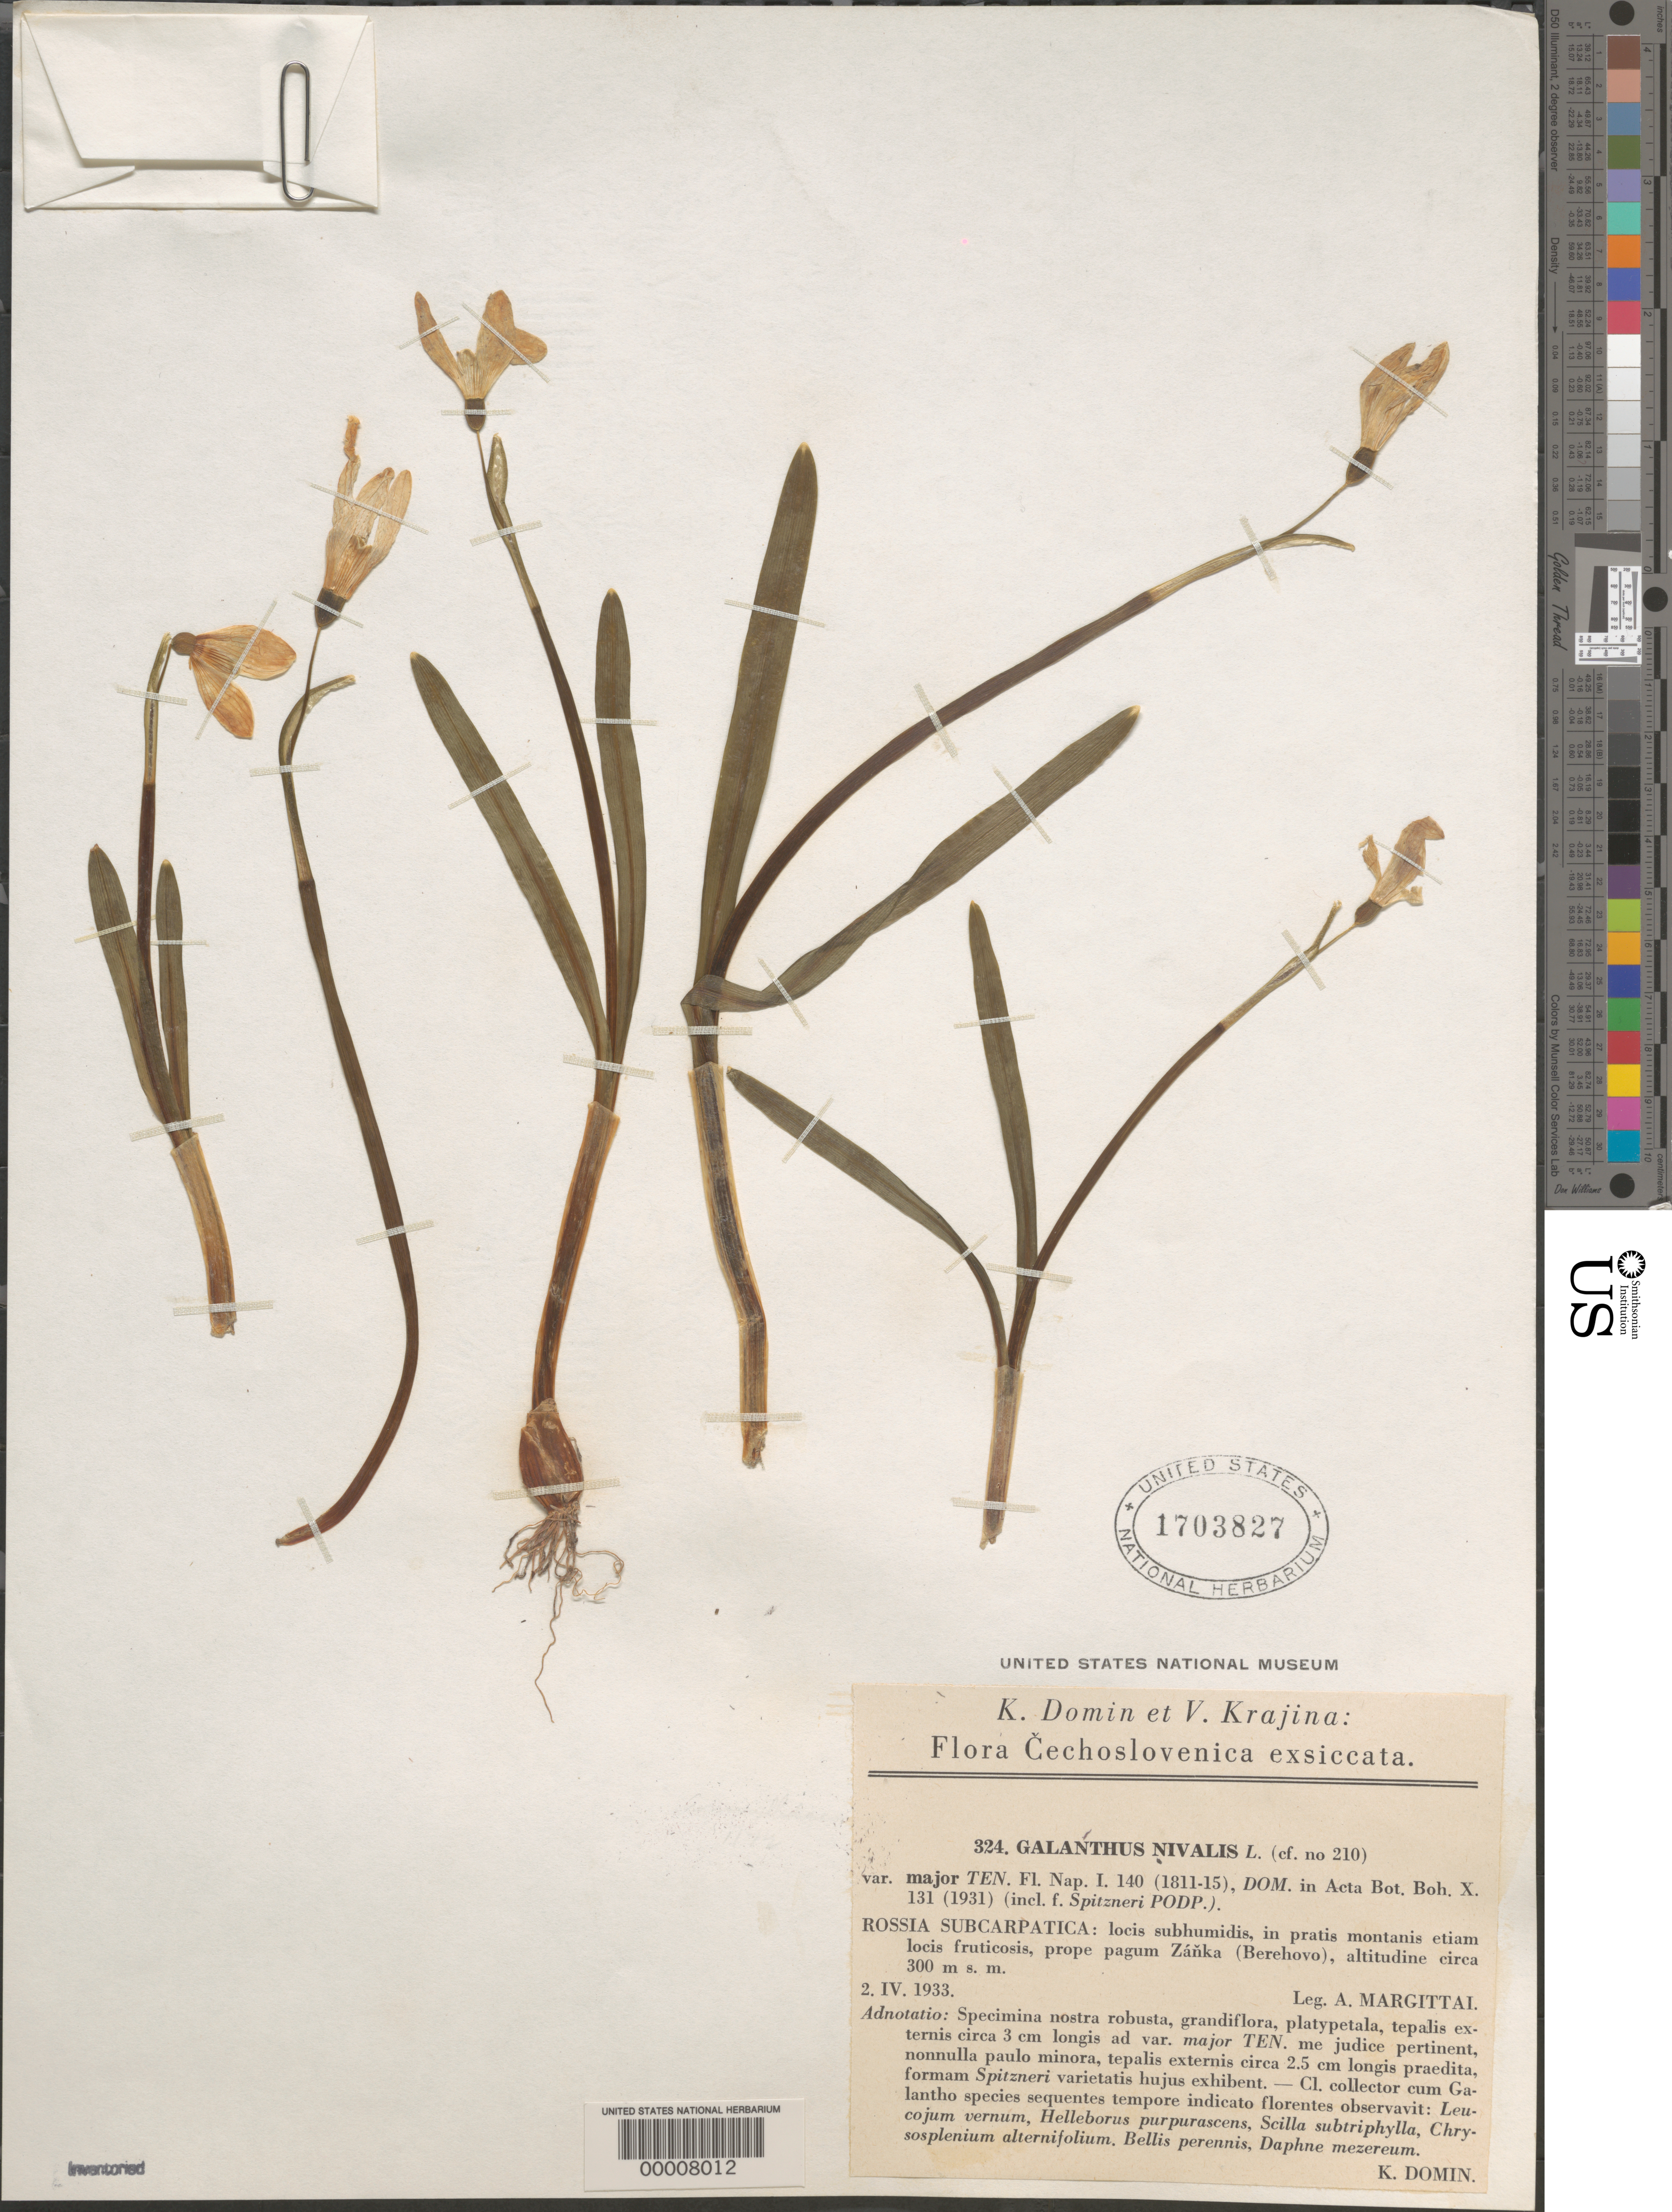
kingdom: Plantae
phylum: Tracheophyta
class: Liliopsida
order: Asparagales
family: Amaryllidaceae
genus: Galanthus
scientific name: Galanthus nivalis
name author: L.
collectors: A. Margittal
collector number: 324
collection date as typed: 02 Apr 1933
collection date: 1933-04-02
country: Ukraine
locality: Near zanka (berehovo). [country recorded as czechoslovakia but berehovo is in the ukraine.]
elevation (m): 300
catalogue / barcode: US 1703827